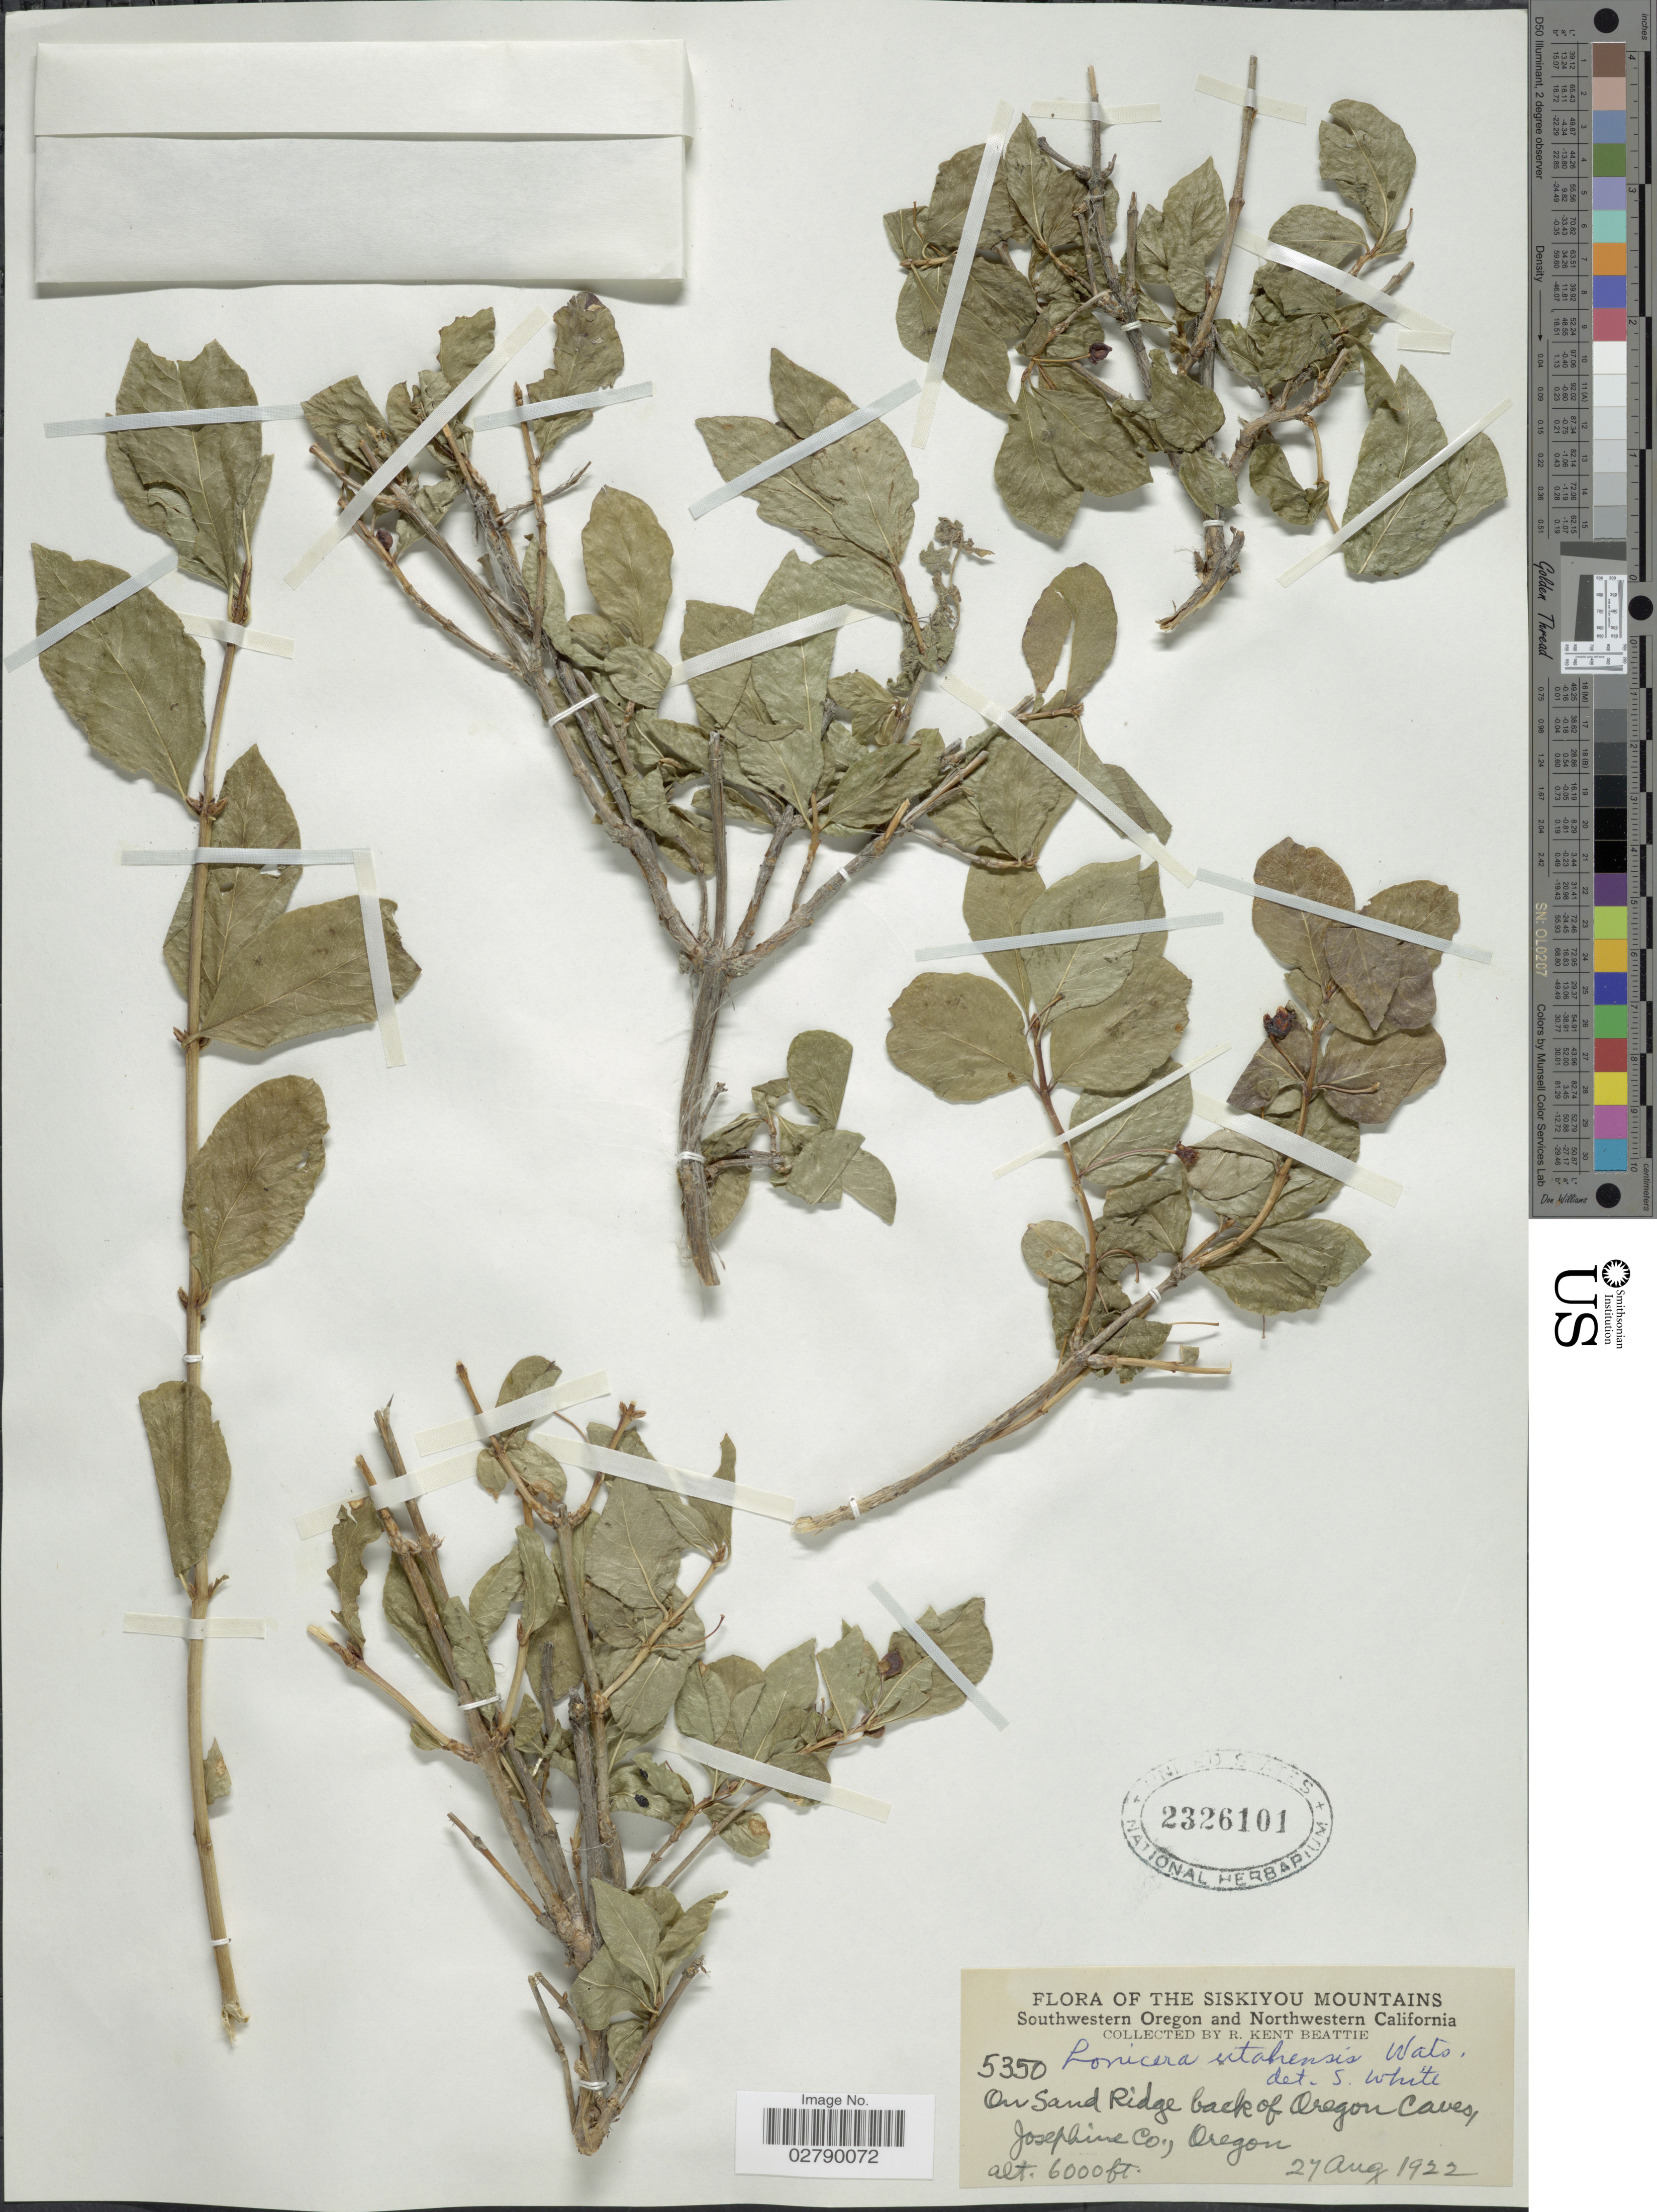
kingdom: Plantae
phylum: Tracheophyta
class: Magnoliopsida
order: Dipsacales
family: Caprifoliaceae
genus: Lonicera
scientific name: Lonicera utahensis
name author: S. Watson in C. King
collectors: R. K. Beattie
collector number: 5350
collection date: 1922-08-27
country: United States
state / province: Oregon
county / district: Josephine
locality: The Siskiyou Mountains. Southwestern Oregon. On Sand Ridge back of Oregon Caves, Josephine Co.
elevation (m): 1829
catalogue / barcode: US 2326101